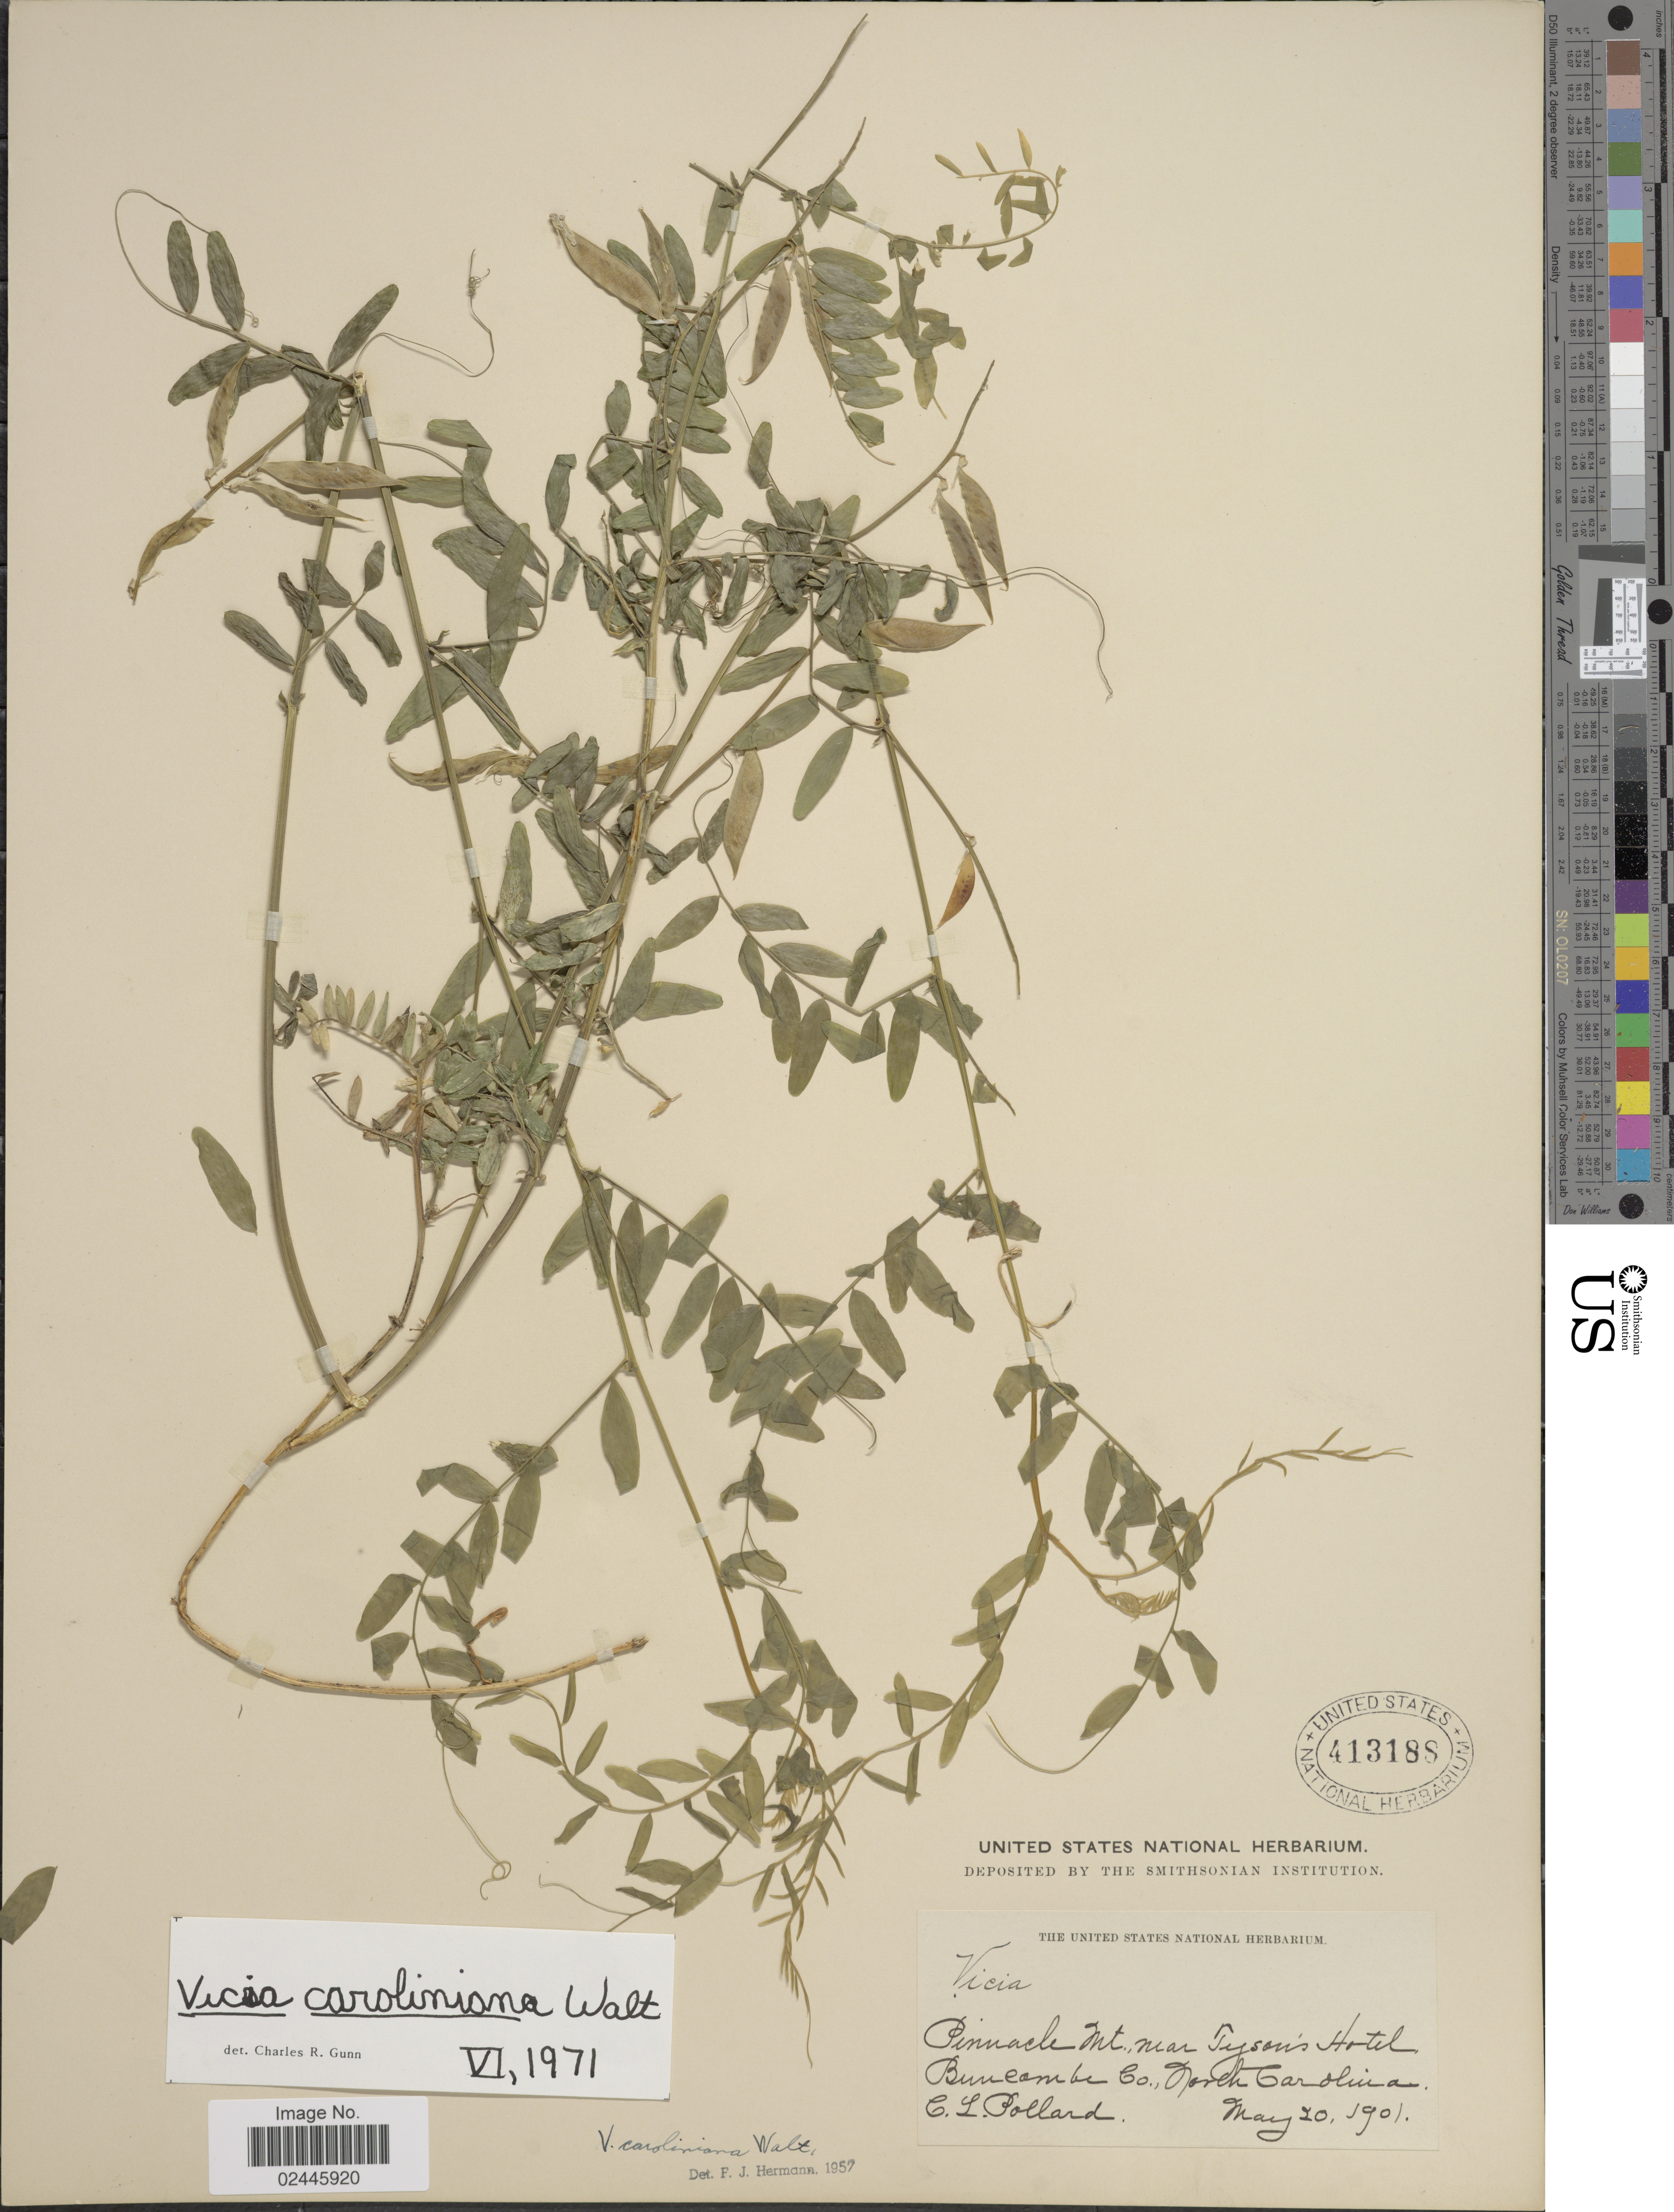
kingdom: Plantae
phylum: Tracheophyta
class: Magnoliopsida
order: Fabales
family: Fabaceae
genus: Vicia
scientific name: Vicia caroliniana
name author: Walter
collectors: C. L. Pollard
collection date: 1901-05-20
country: United States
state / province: North Carolina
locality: Buncombe Co.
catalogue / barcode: US 413188